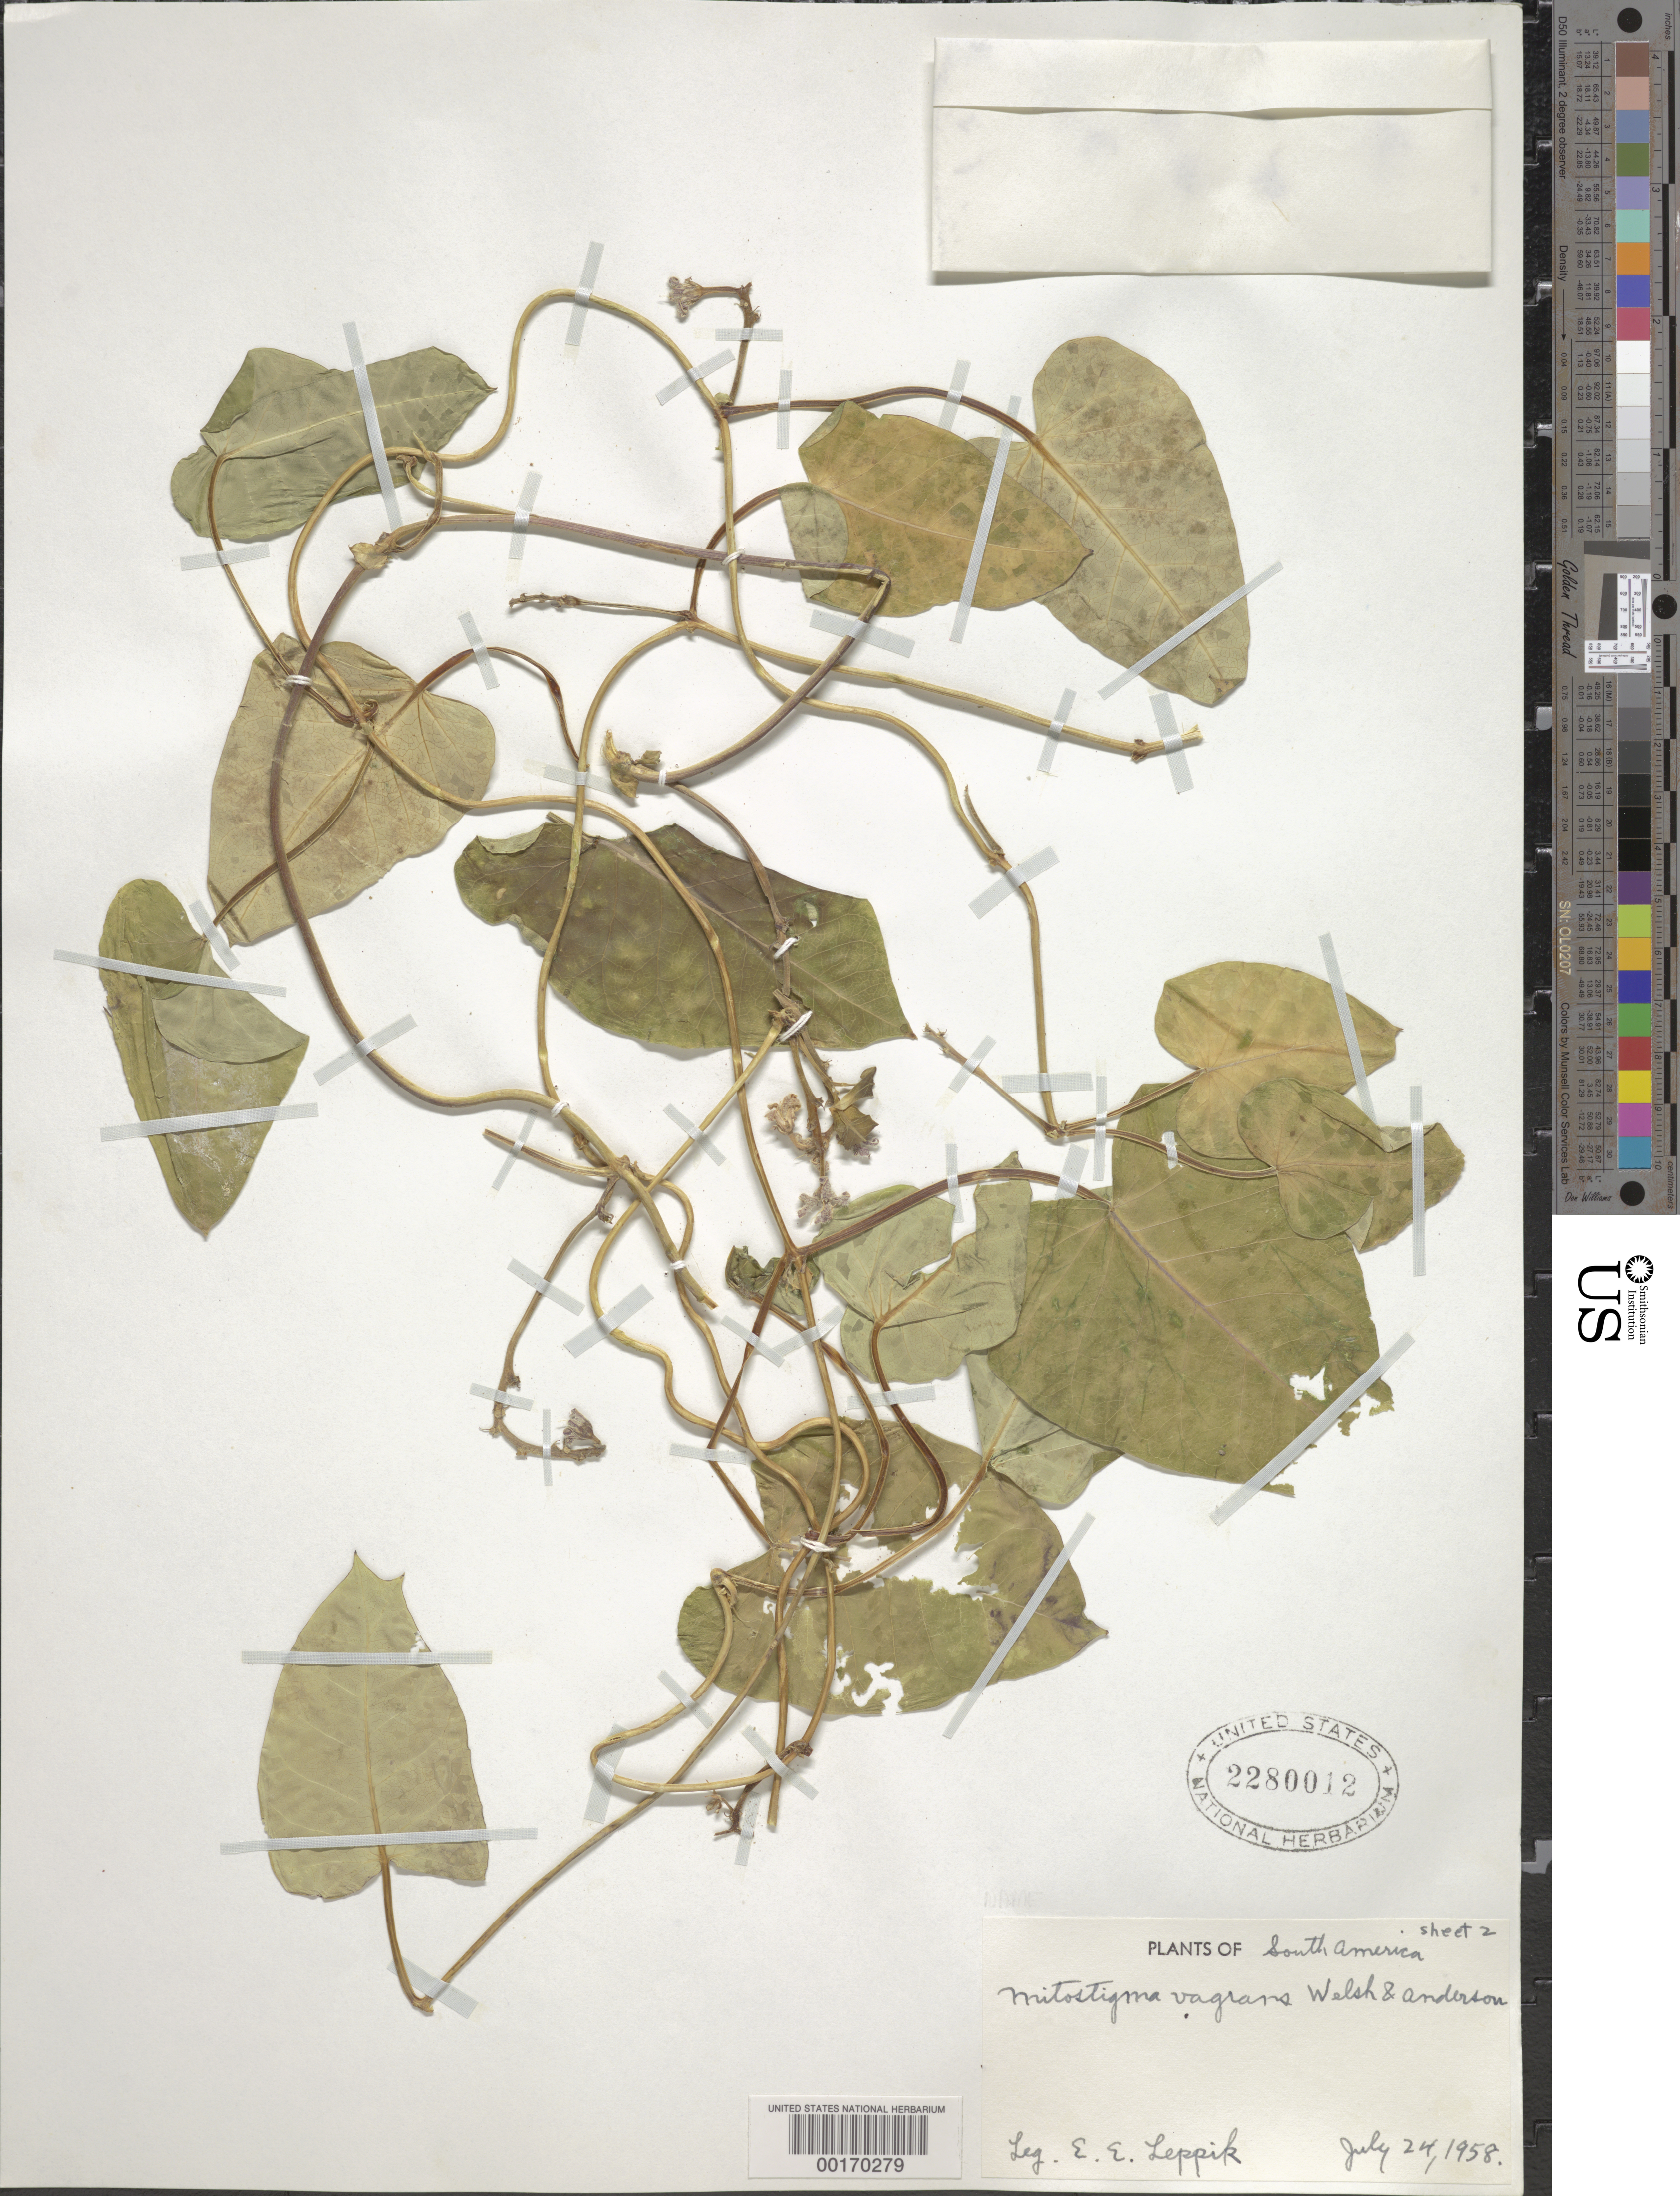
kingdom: Plantae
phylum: Tracheophyta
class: Magnoliopsida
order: Gentianales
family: Apocynaceae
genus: Metaplexis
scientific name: Metaplexis japonica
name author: (Thunb.) Makino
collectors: E. Leppik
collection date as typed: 24 Jul 1958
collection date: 1958-07-24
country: United States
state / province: Iowa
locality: Ames cornfield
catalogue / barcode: US 2280012